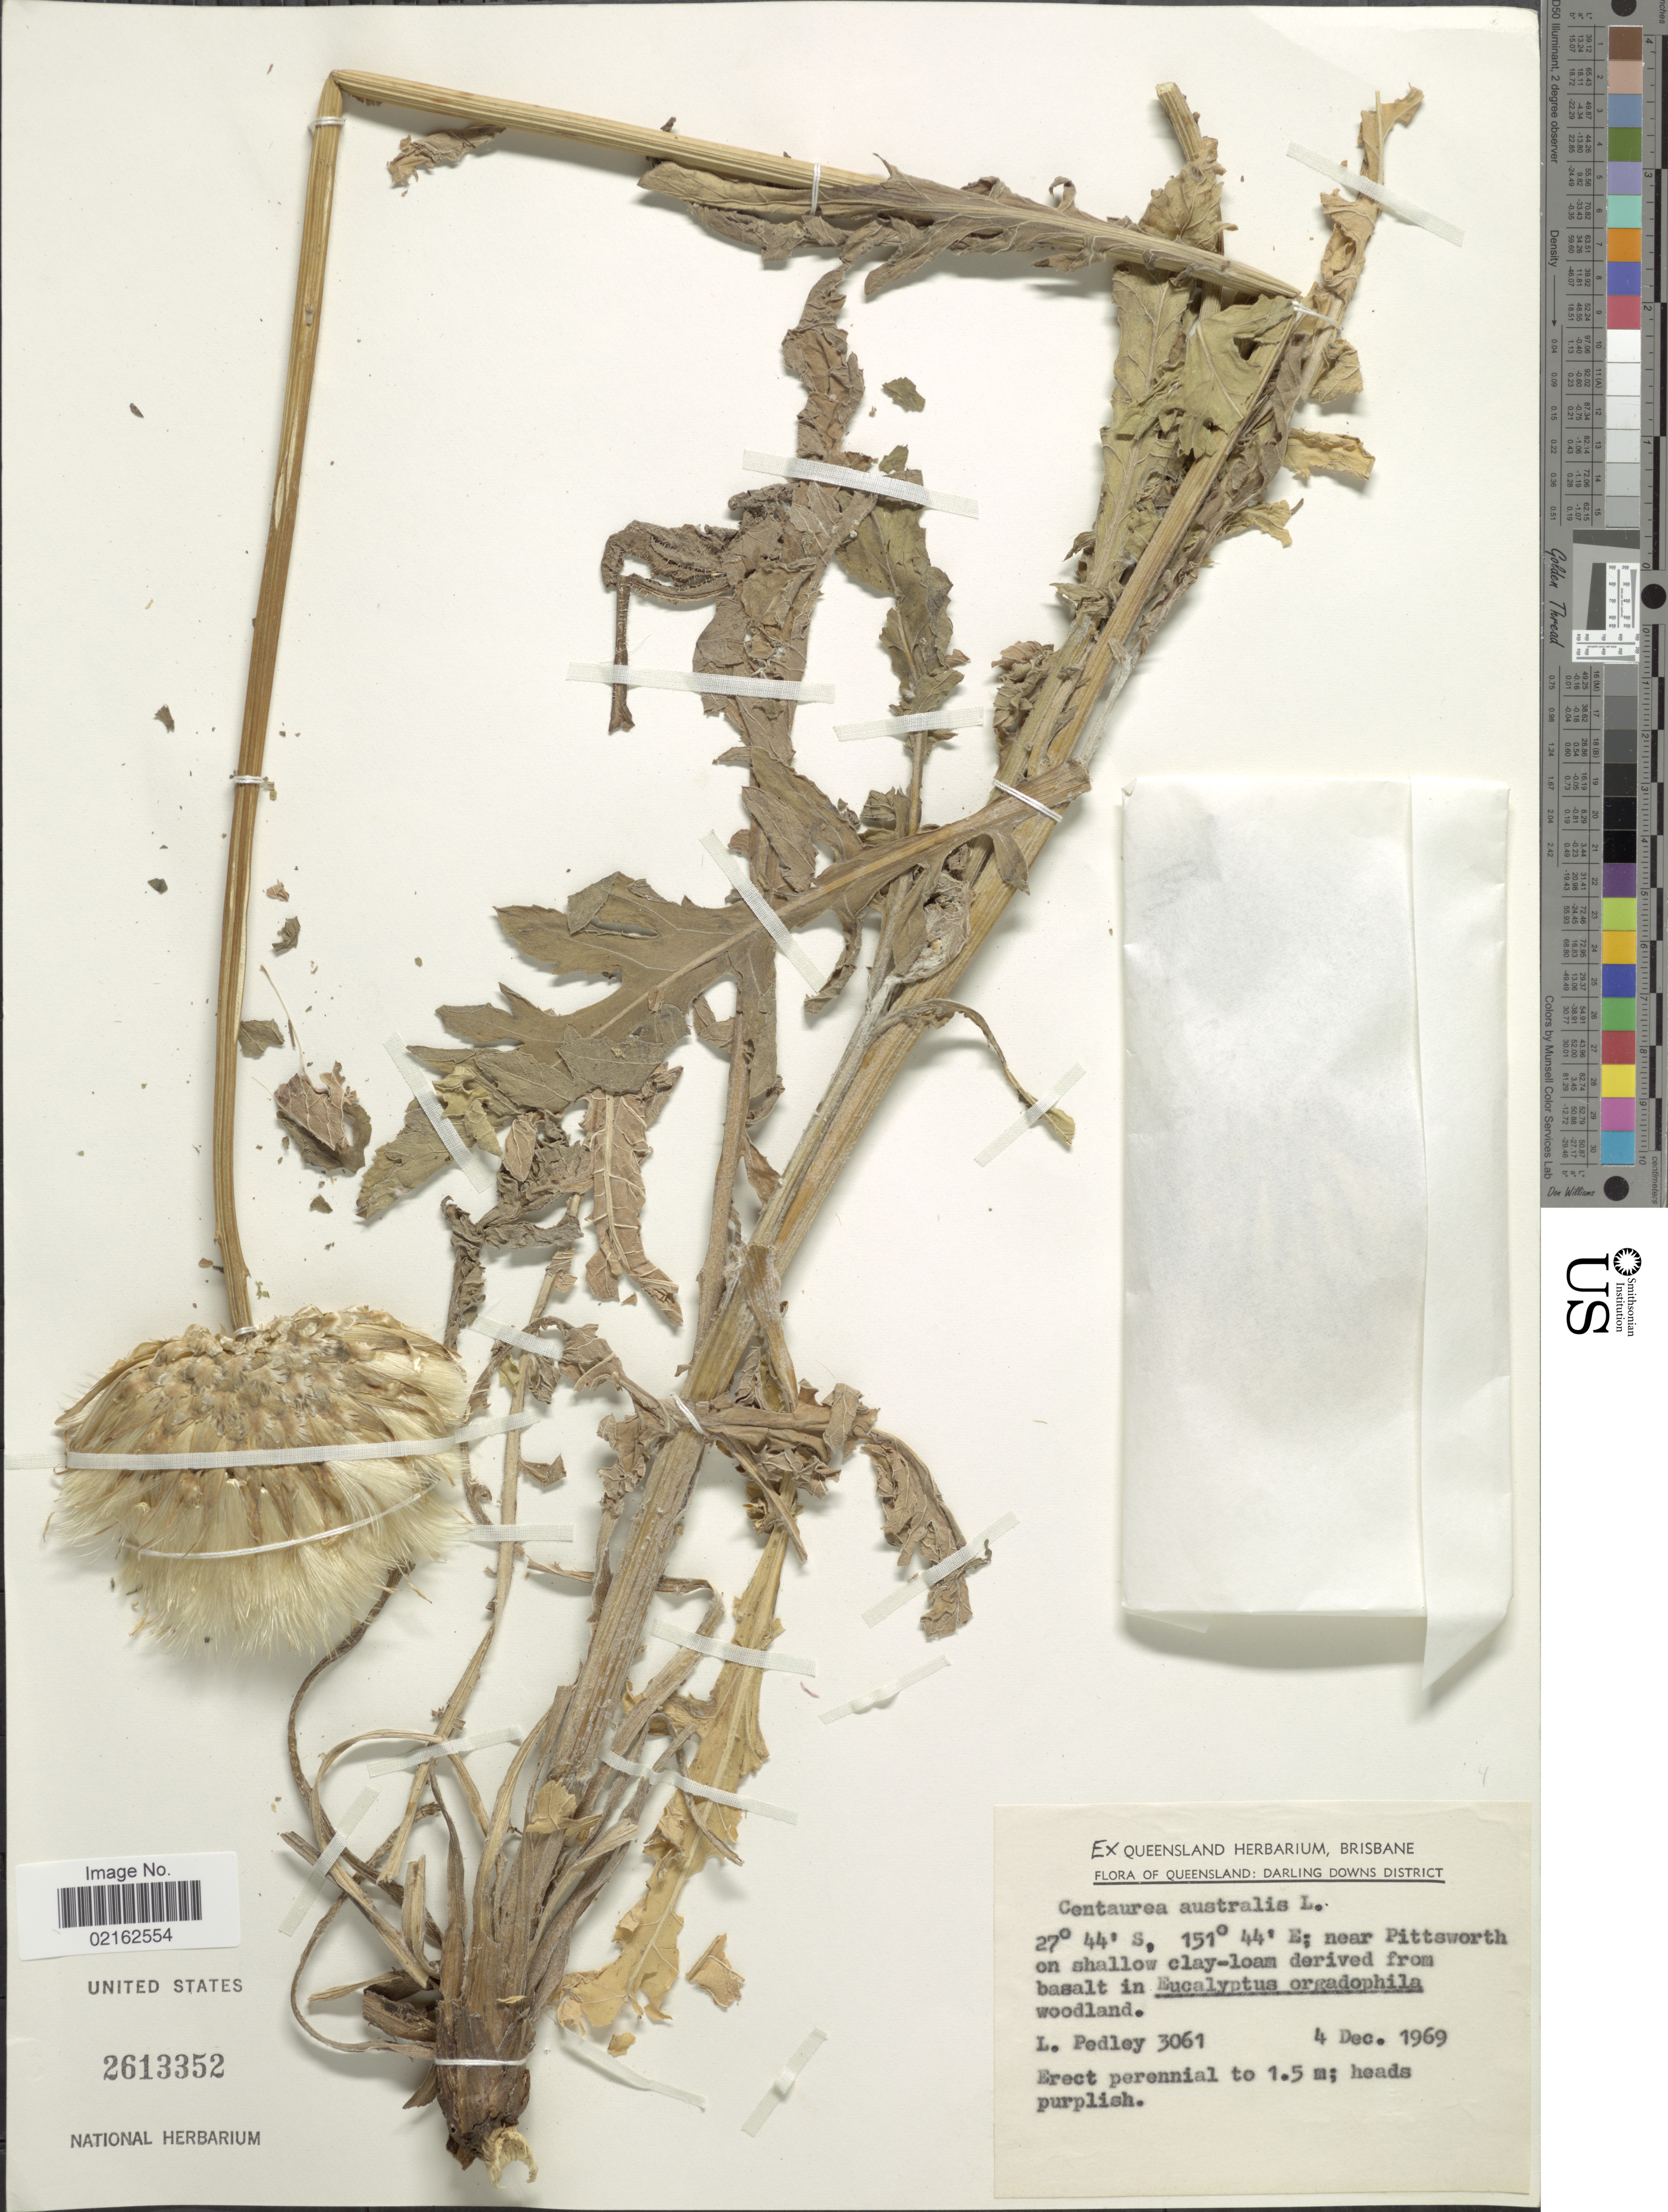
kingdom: Plantae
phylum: Tracheophyta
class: Magnoliopsida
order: Asterales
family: Asteraceae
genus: Leuzea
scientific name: Leuzea australis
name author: Gaudich.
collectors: L. Pedley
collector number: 3061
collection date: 1969-12-04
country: Australia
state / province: Queensland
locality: Darling Downs District, near Pittsworth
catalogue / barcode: US 2613352